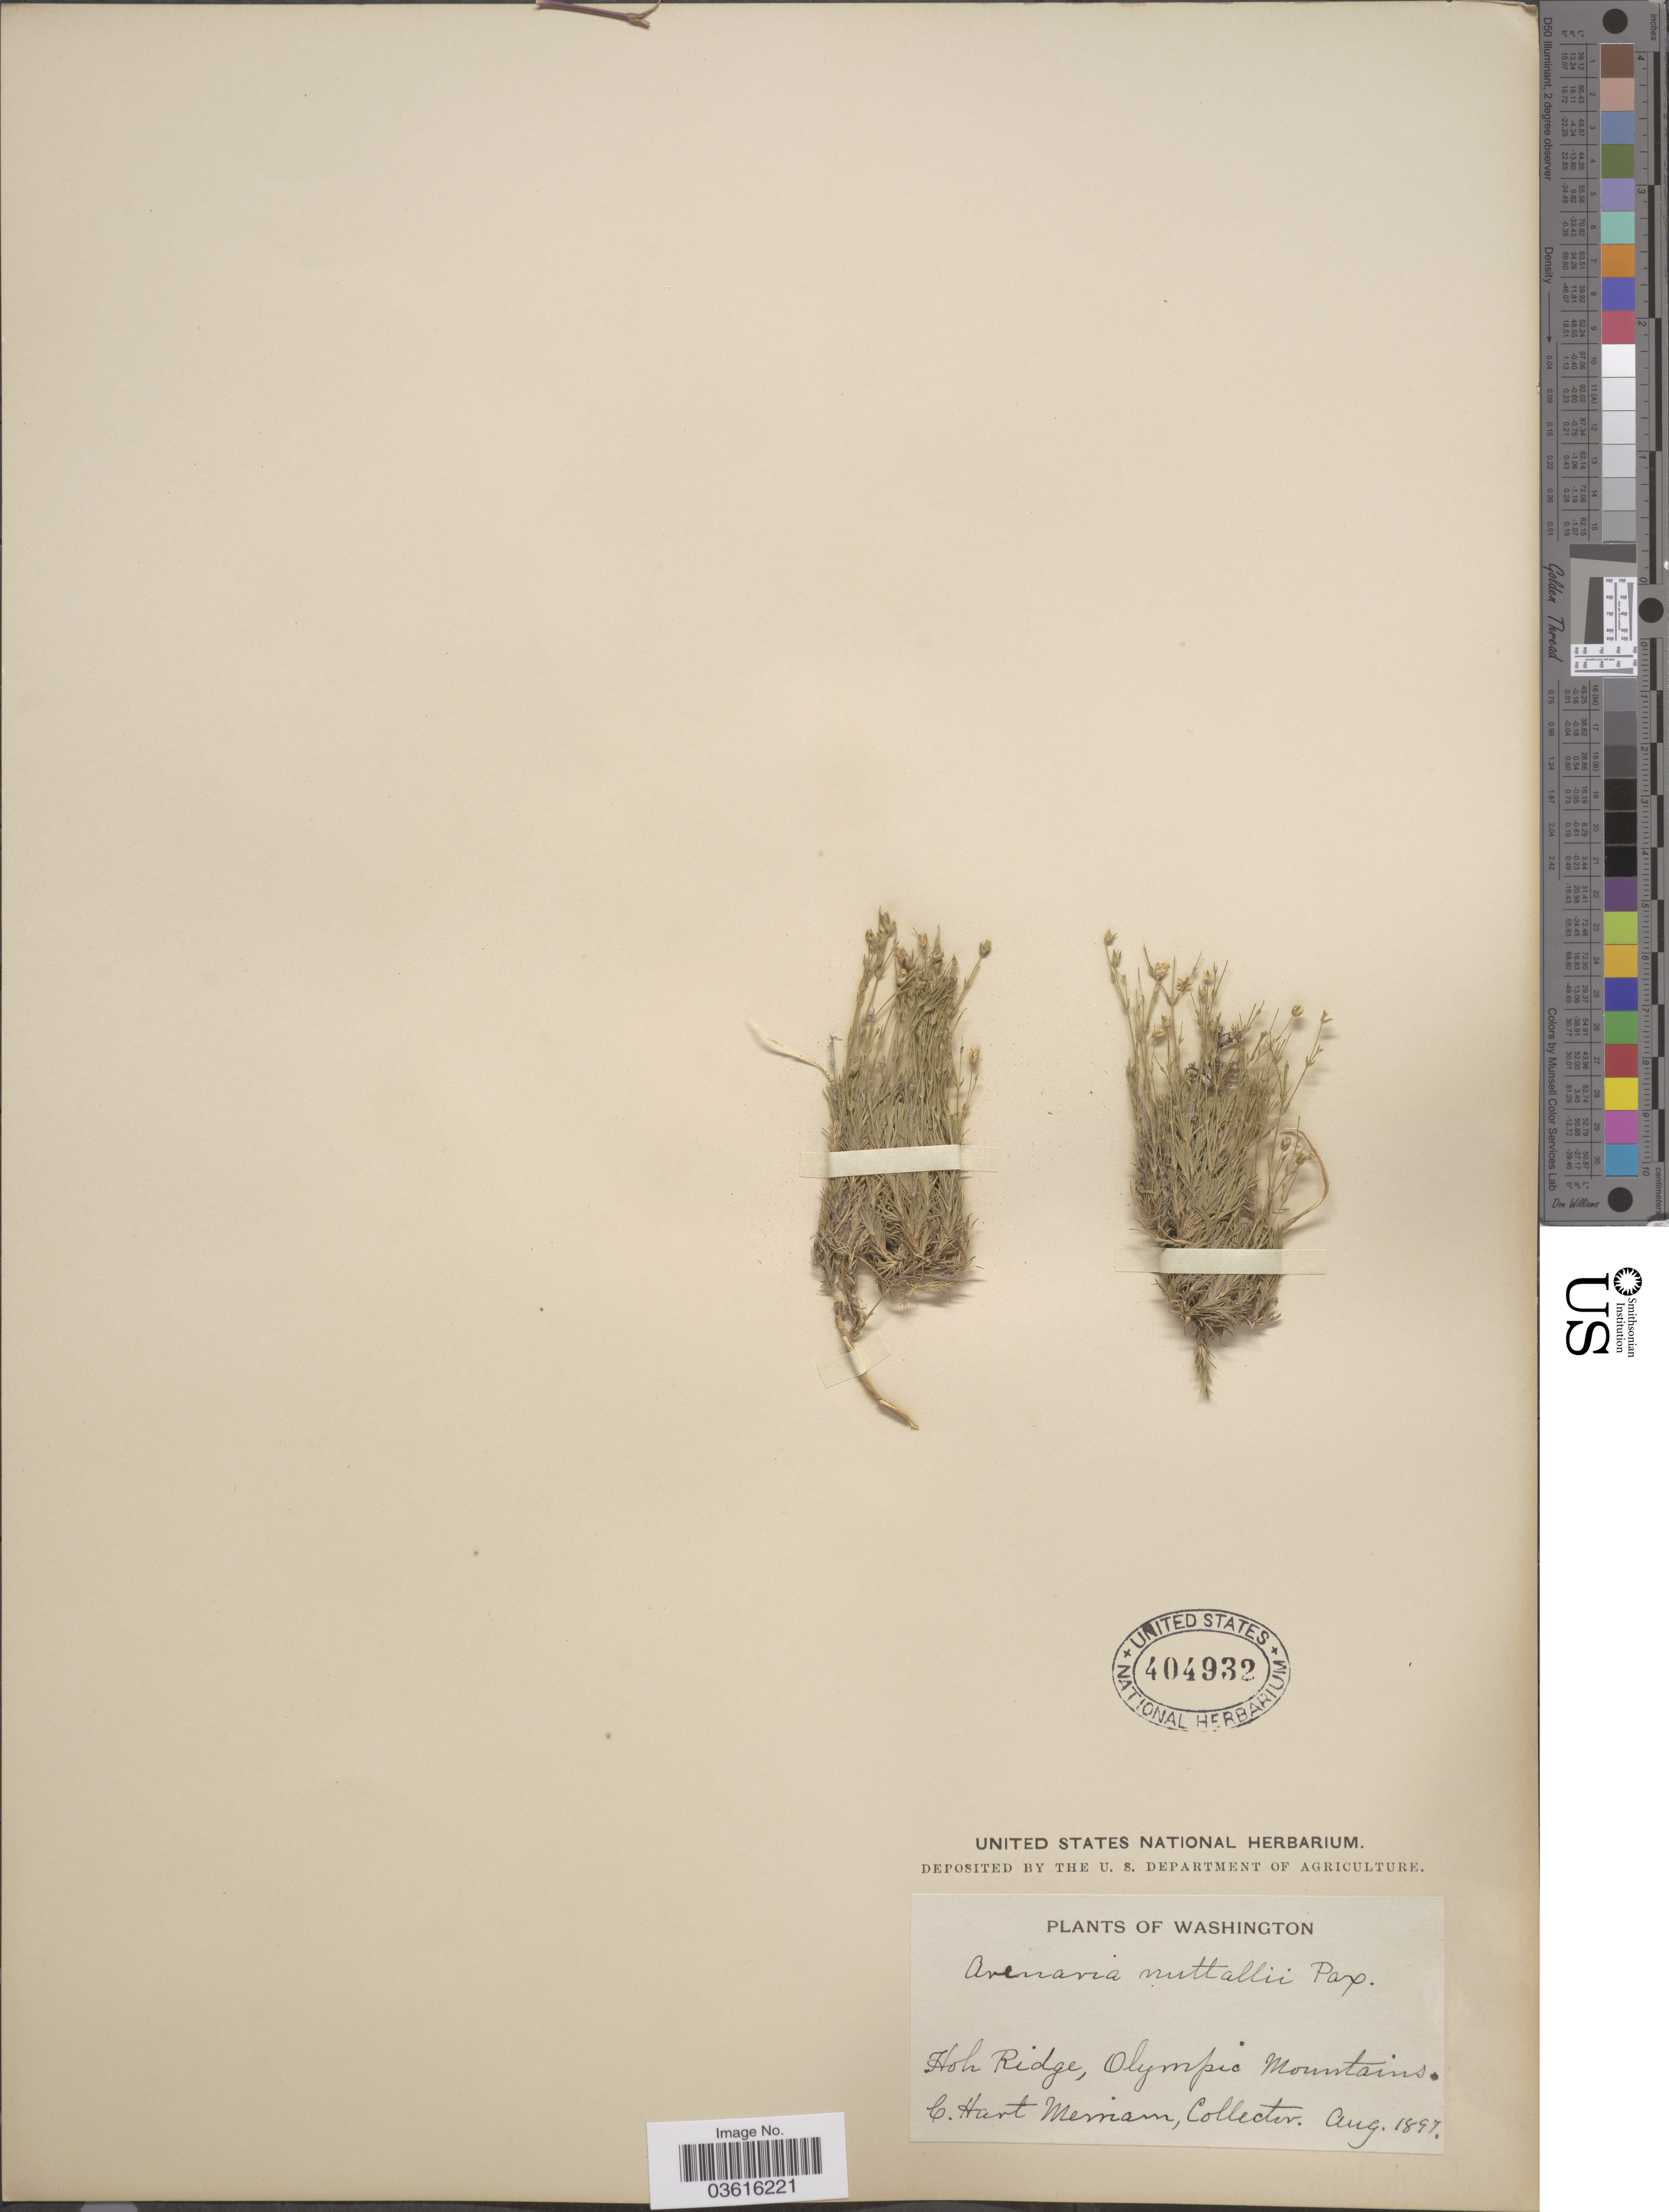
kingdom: Plantae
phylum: Tracheophyta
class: Magnoliopsida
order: Caryophyllales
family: Caryophyllaceae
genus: Minuartia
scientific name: Minuartia nuttallii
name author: (Pax) Briq.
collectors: C. Merriam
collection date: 1897-08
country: United States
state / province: Washington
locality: Hoh Ridge, Olympic Mountains.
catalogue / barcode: US 404932